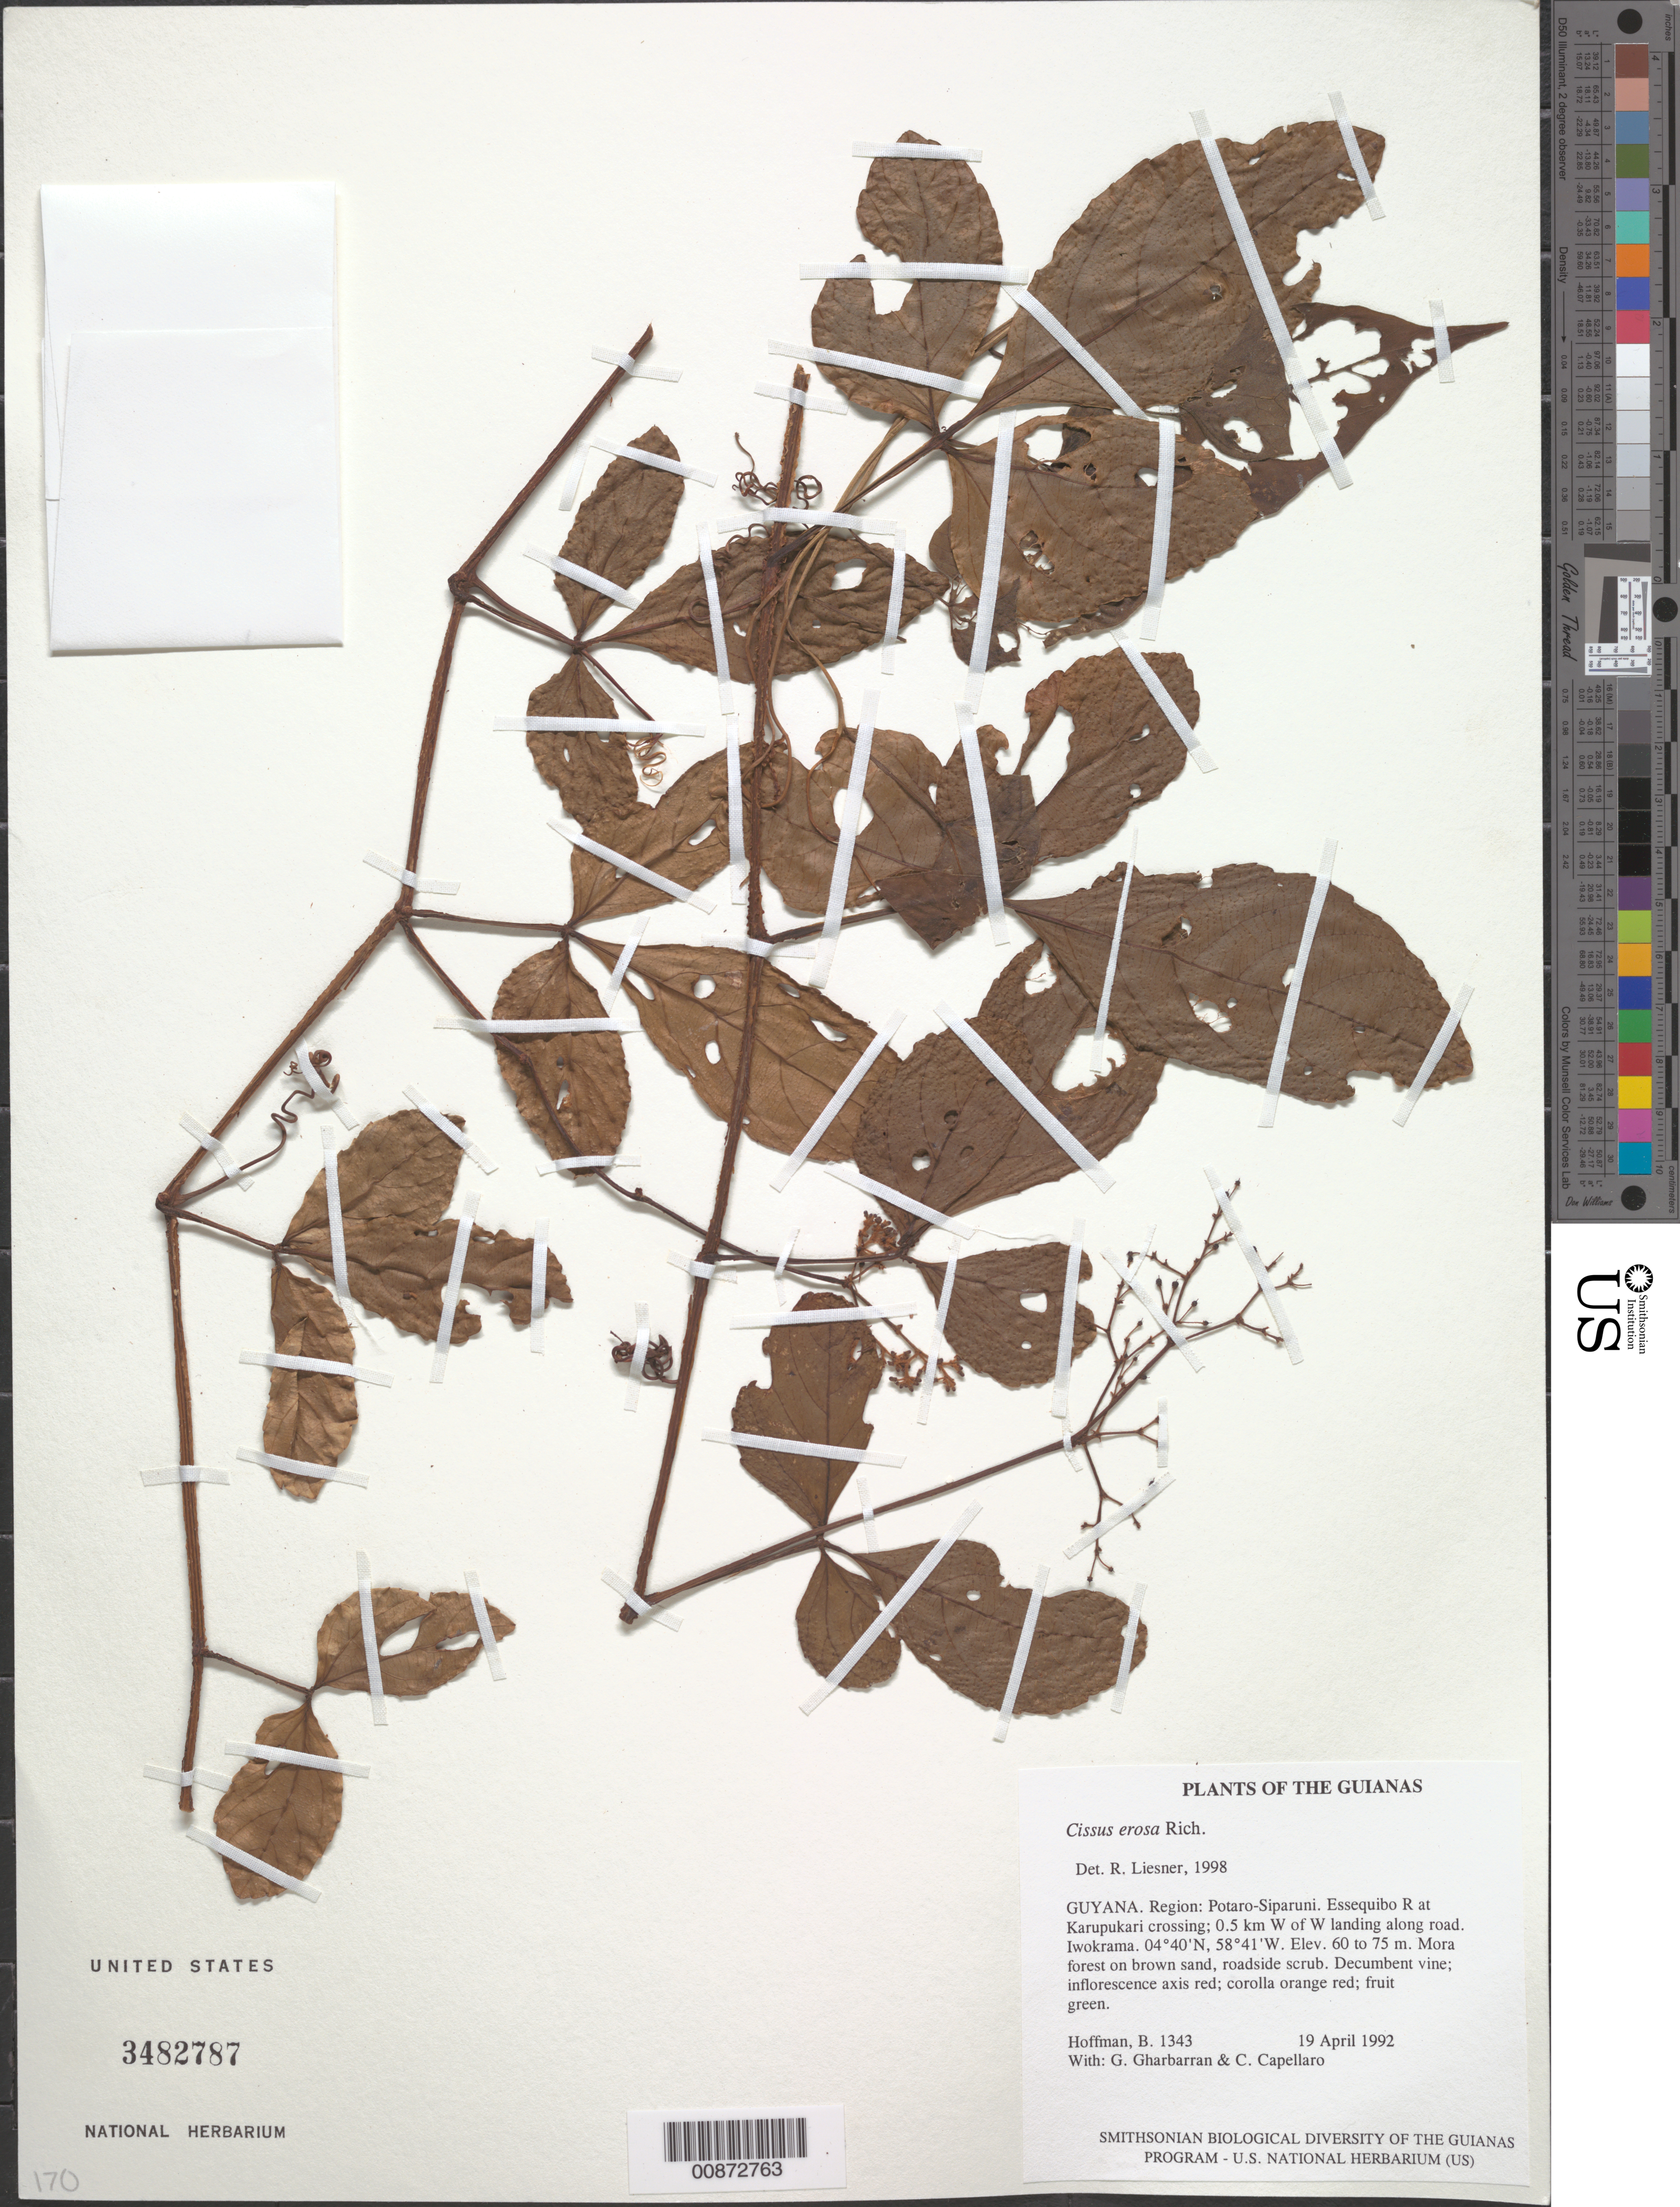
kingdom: Plantae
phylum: Tracheophyta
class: Magnoliopsida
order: Vitales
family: Vitaceae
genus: Cissus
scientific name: Cissus erosa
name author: Rich.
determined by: Liesner, R. L.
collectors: B. Hoffman, G. Gharbarran & C. Capellaro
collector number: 1343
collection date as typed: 19 April 1992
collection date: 1992-04-19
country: Guyana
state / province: Potaro-Siparuni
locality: Essequibo River at Karupukari crossing; 0.5 km W of W landing along road. Iwokrama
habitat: Mora forest on brown sand, roadside scrub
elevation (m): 60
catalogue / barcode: US 3482787